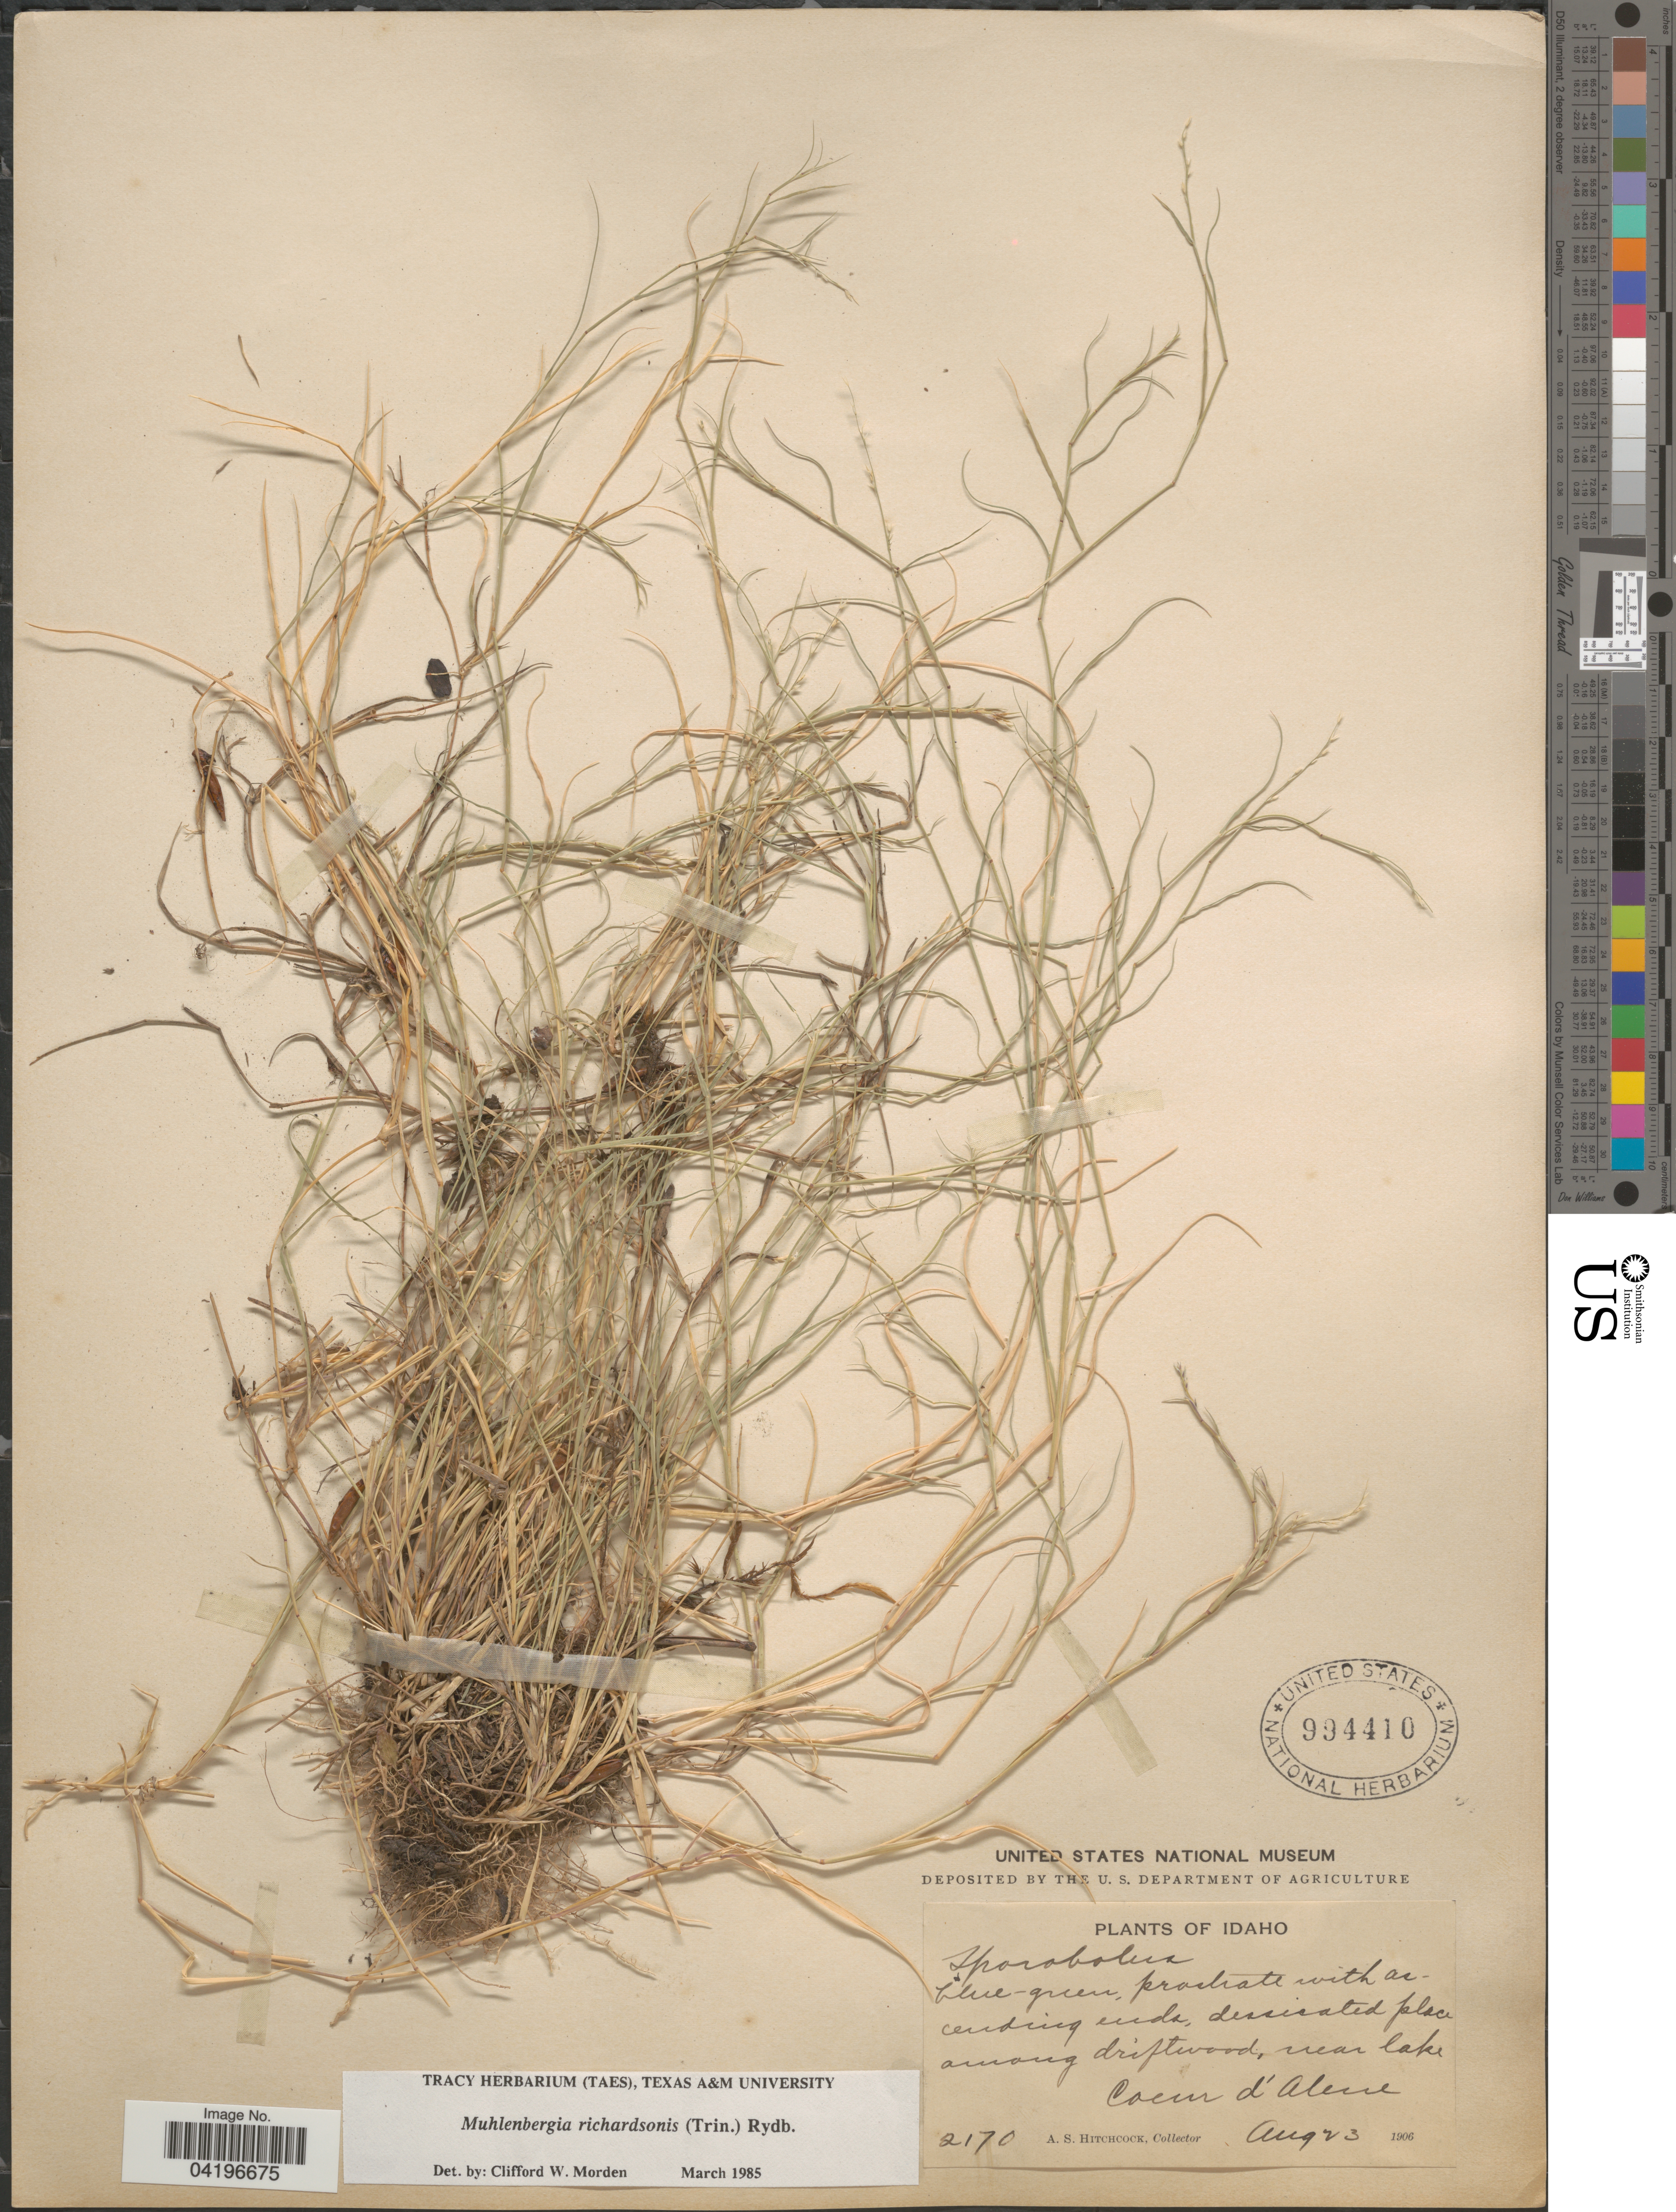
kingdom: Plantae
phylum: Tracheophyta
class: Liliopsida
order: Poales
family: Poaceae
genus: Muhlenbergia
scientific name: Muhlenbergia richardsonis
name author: (Trin.) Rydb.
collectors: A. S. Hitchcock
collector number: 2170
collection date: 1906-08-23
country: United States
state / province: Idaho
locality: Coeur d'Alene.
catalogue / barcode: US 994410